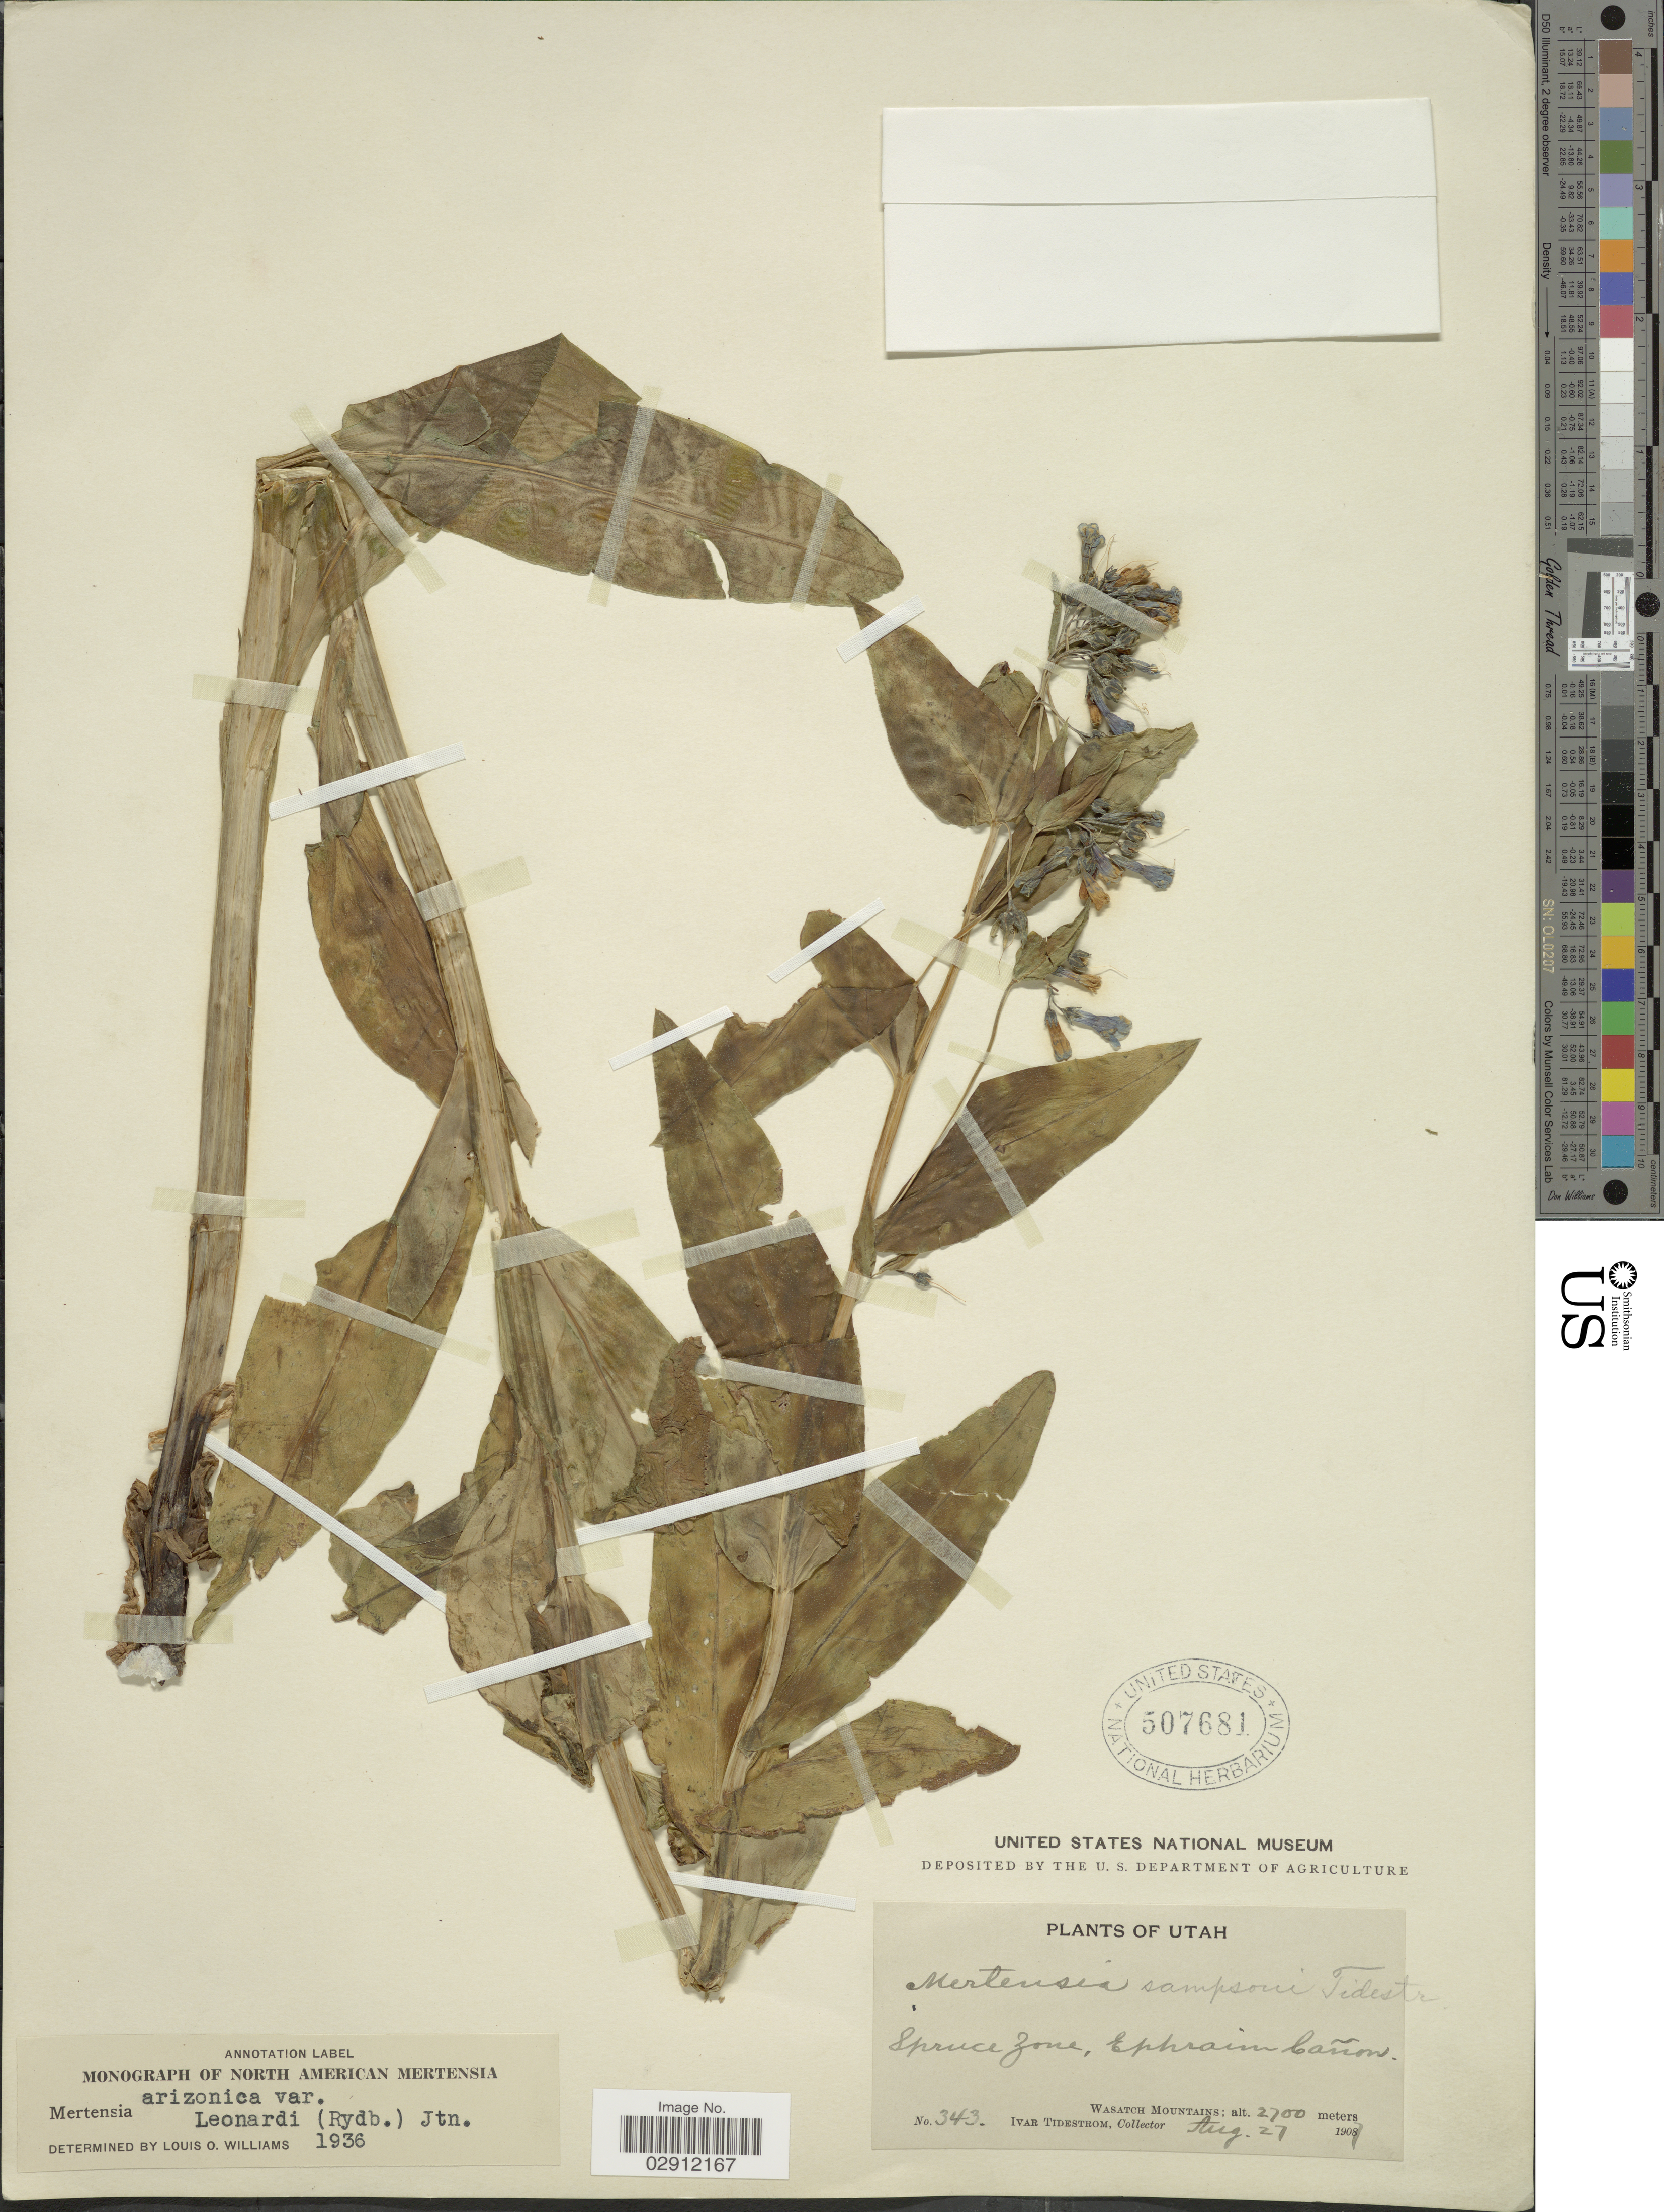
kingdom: Plantae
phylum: Tracheophyta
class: Magnoliopsida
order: Boraginales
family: Boraginaceae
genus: Mertensia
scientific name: Mertensia arizonica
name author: Greene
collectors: I. F. Tidestrom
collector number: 343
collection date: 1907-08-27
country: United States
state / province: Utah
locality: Spruce Zone, Ephraim Cañon. Wasatch Mountains.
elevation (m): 2700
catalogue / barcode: US 507681